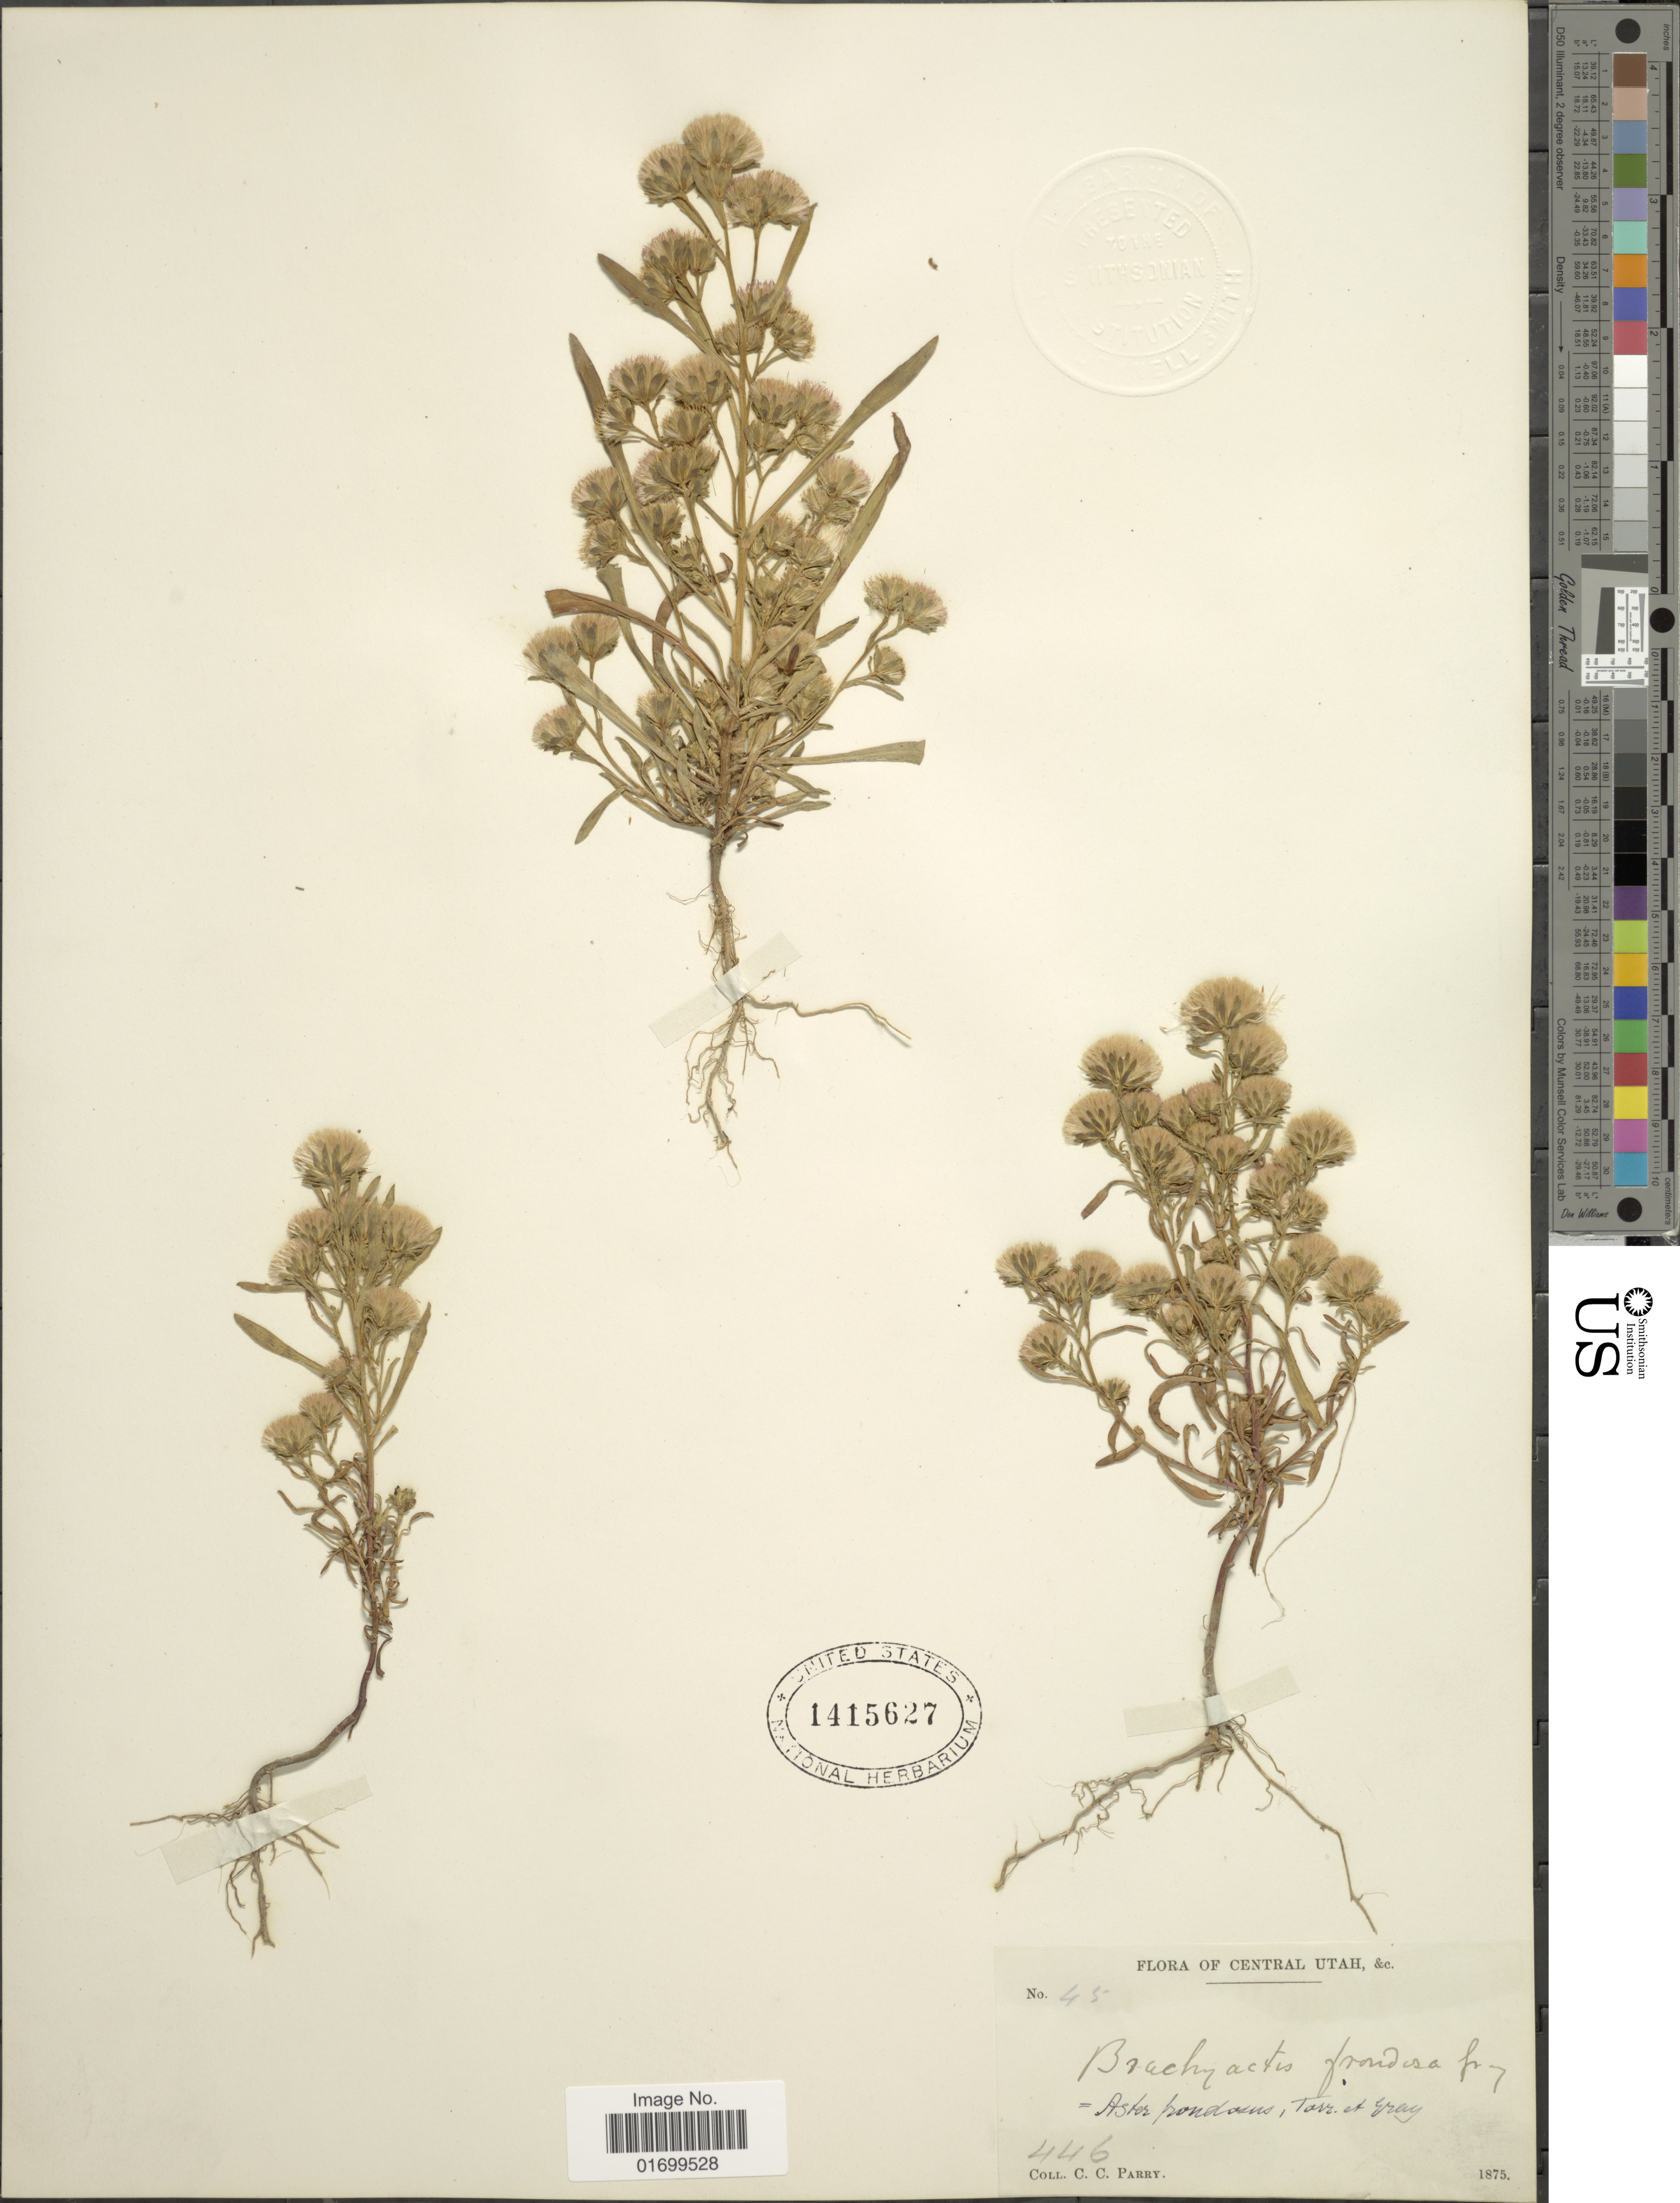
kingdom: Plantae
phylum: Tracheophyta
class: Magnoliopsida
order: Asterales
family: Asteraceae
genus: Symphyotrichum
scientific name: Symphyotrichum frondosum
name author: (Nutt.) G.L. Nesom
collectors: C. C. Parry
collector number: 45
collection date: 1875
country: United States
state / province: Utah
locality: Central Utah.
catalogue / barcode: US 1415627